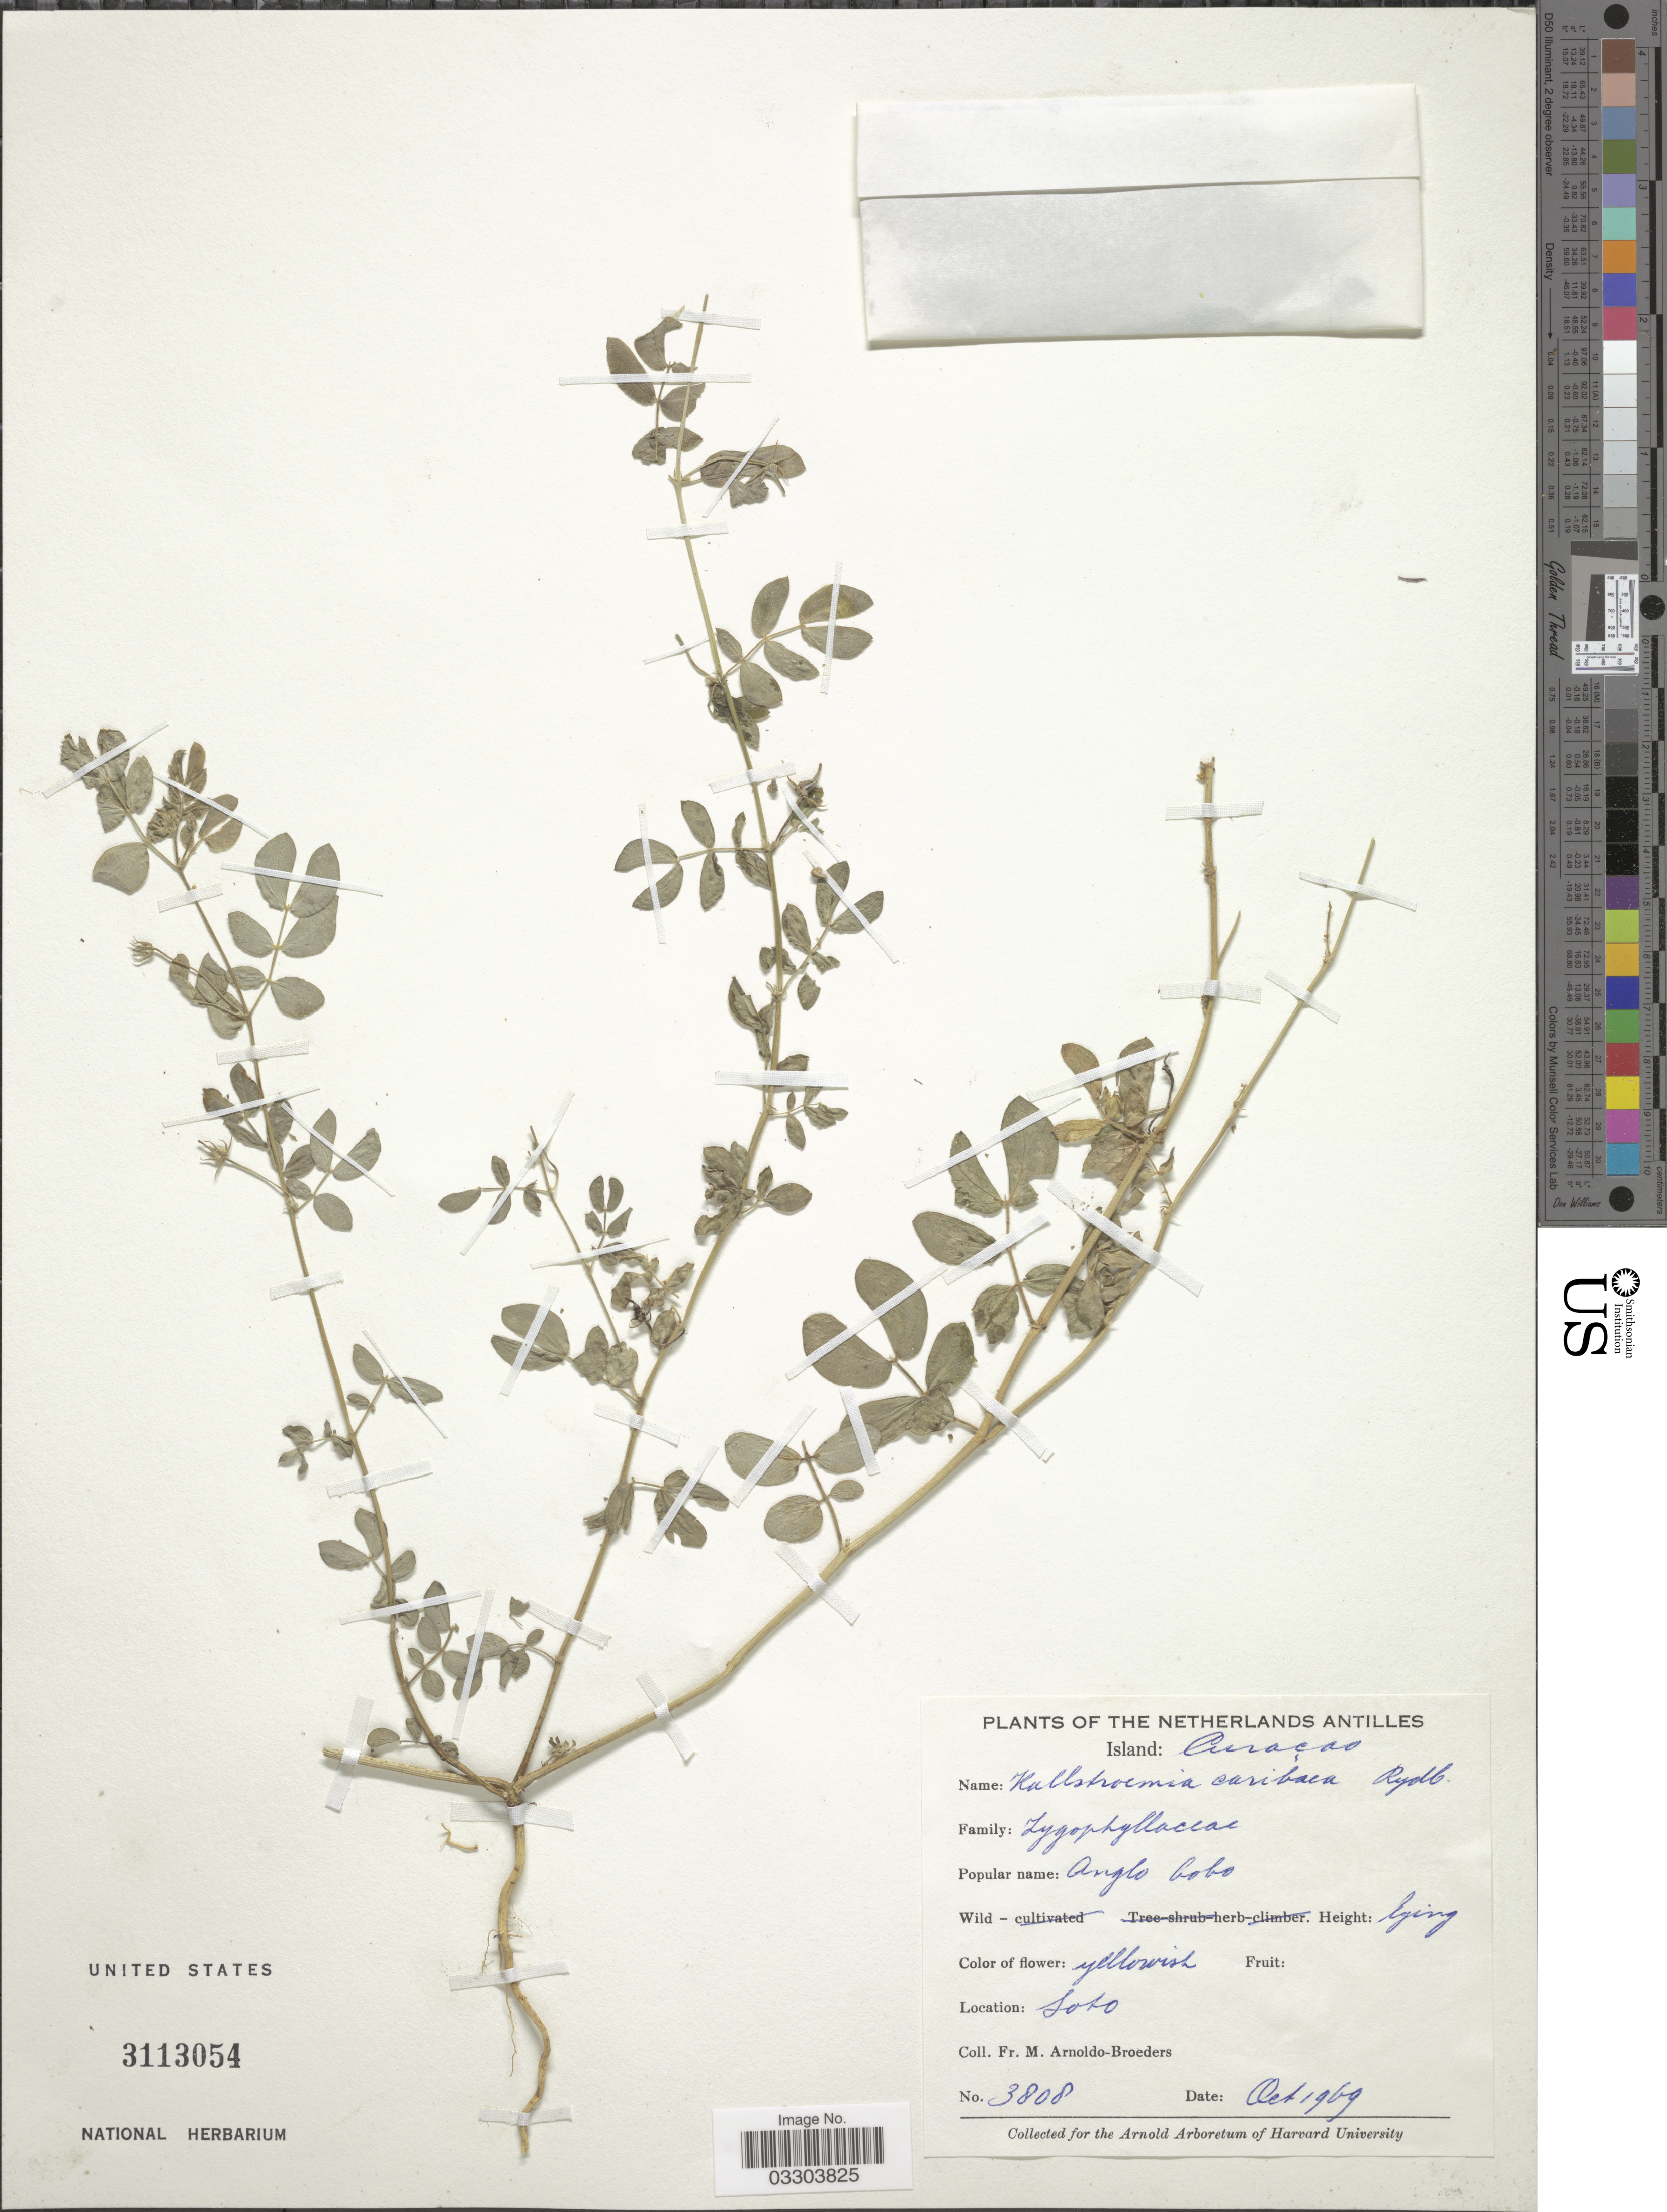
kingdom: Plantae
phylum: Tracheophyta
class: Magnoliopsida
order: Zygophyllales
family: Zygophyllaceae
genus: Kallstroemia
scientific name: Kallstroemia caribaea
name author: Rydb.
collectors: N. Arnoldo-Broeders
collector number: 3808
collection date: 1969-10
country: Curaçao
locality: The Netherlands Antilles. Soto.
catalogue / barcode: US 3113054